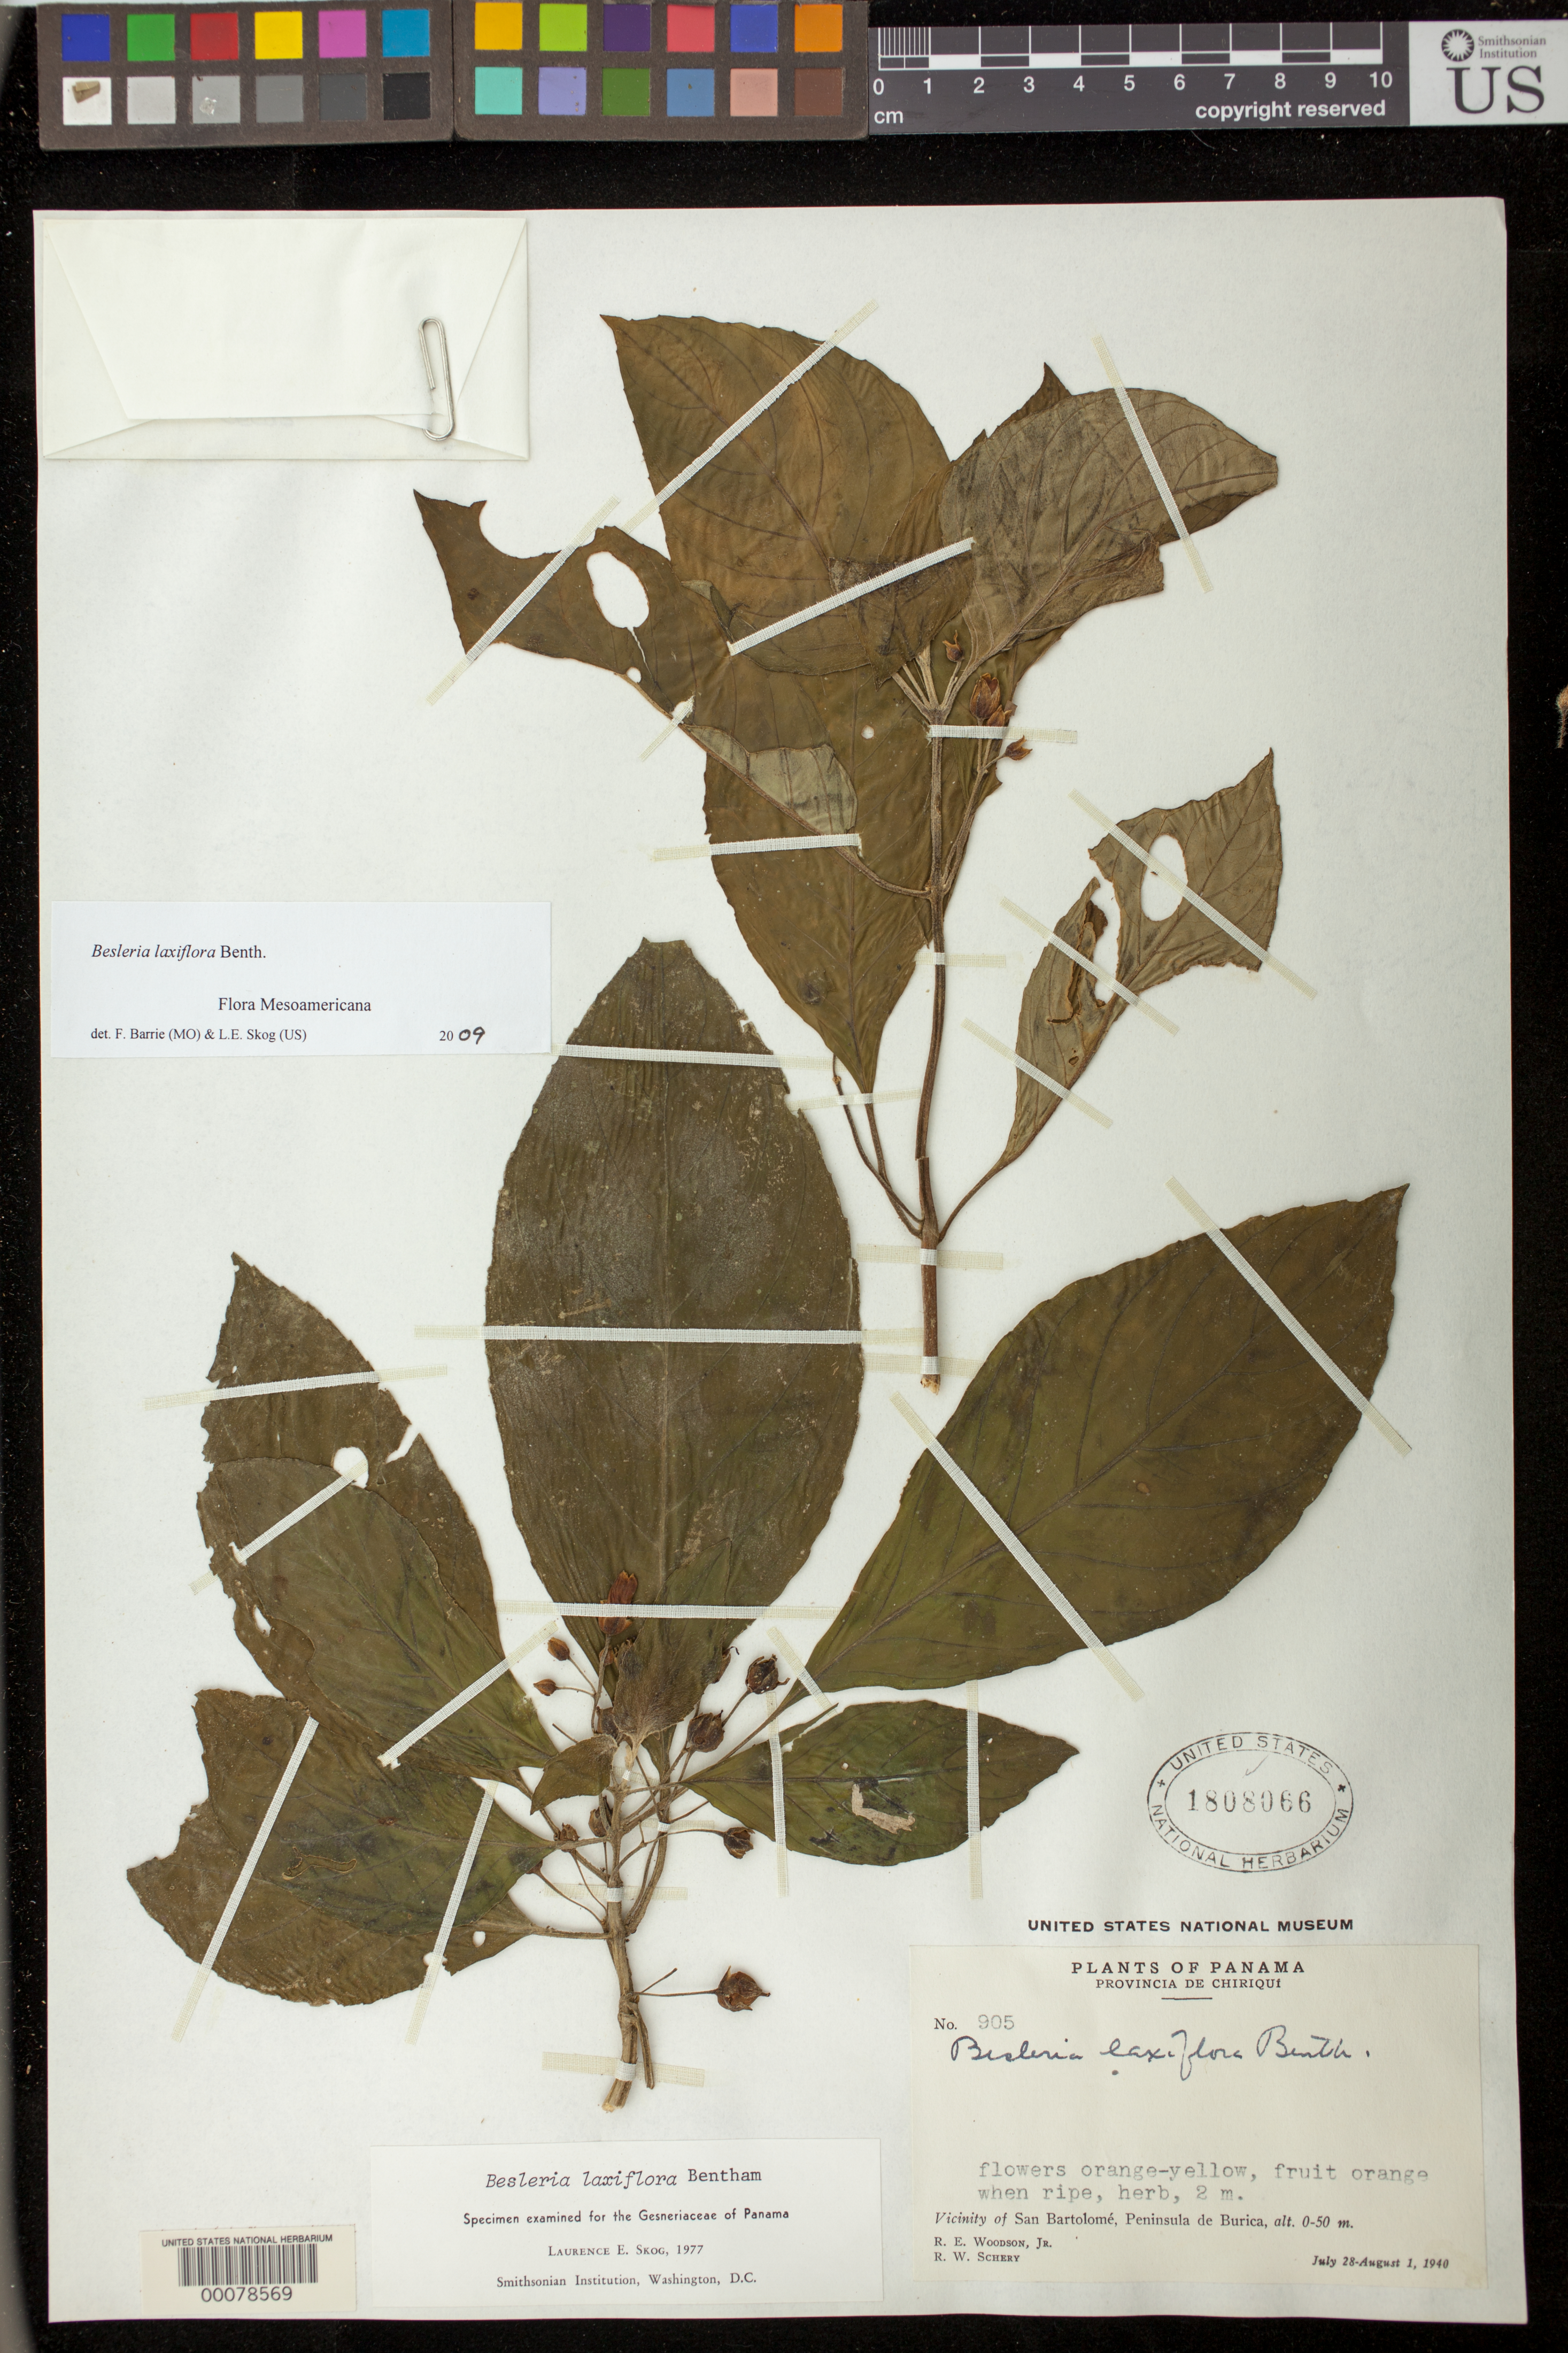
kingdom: Plantae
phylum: Tracheophyta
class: Magnoliopsida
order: Lamiales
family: Gesneriaceae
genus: Besleria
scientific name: Besleria laxiflora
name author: Benth.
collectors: R. E. Woodson & R. W. Schery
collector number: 905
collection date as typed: Jul-Aug 1940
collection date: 1940-07/1940-08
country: Panama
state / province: Chiriquí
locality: Vicinity of San Bartolome, Peninsula de Burica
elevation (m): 0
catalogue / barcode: US 1808066